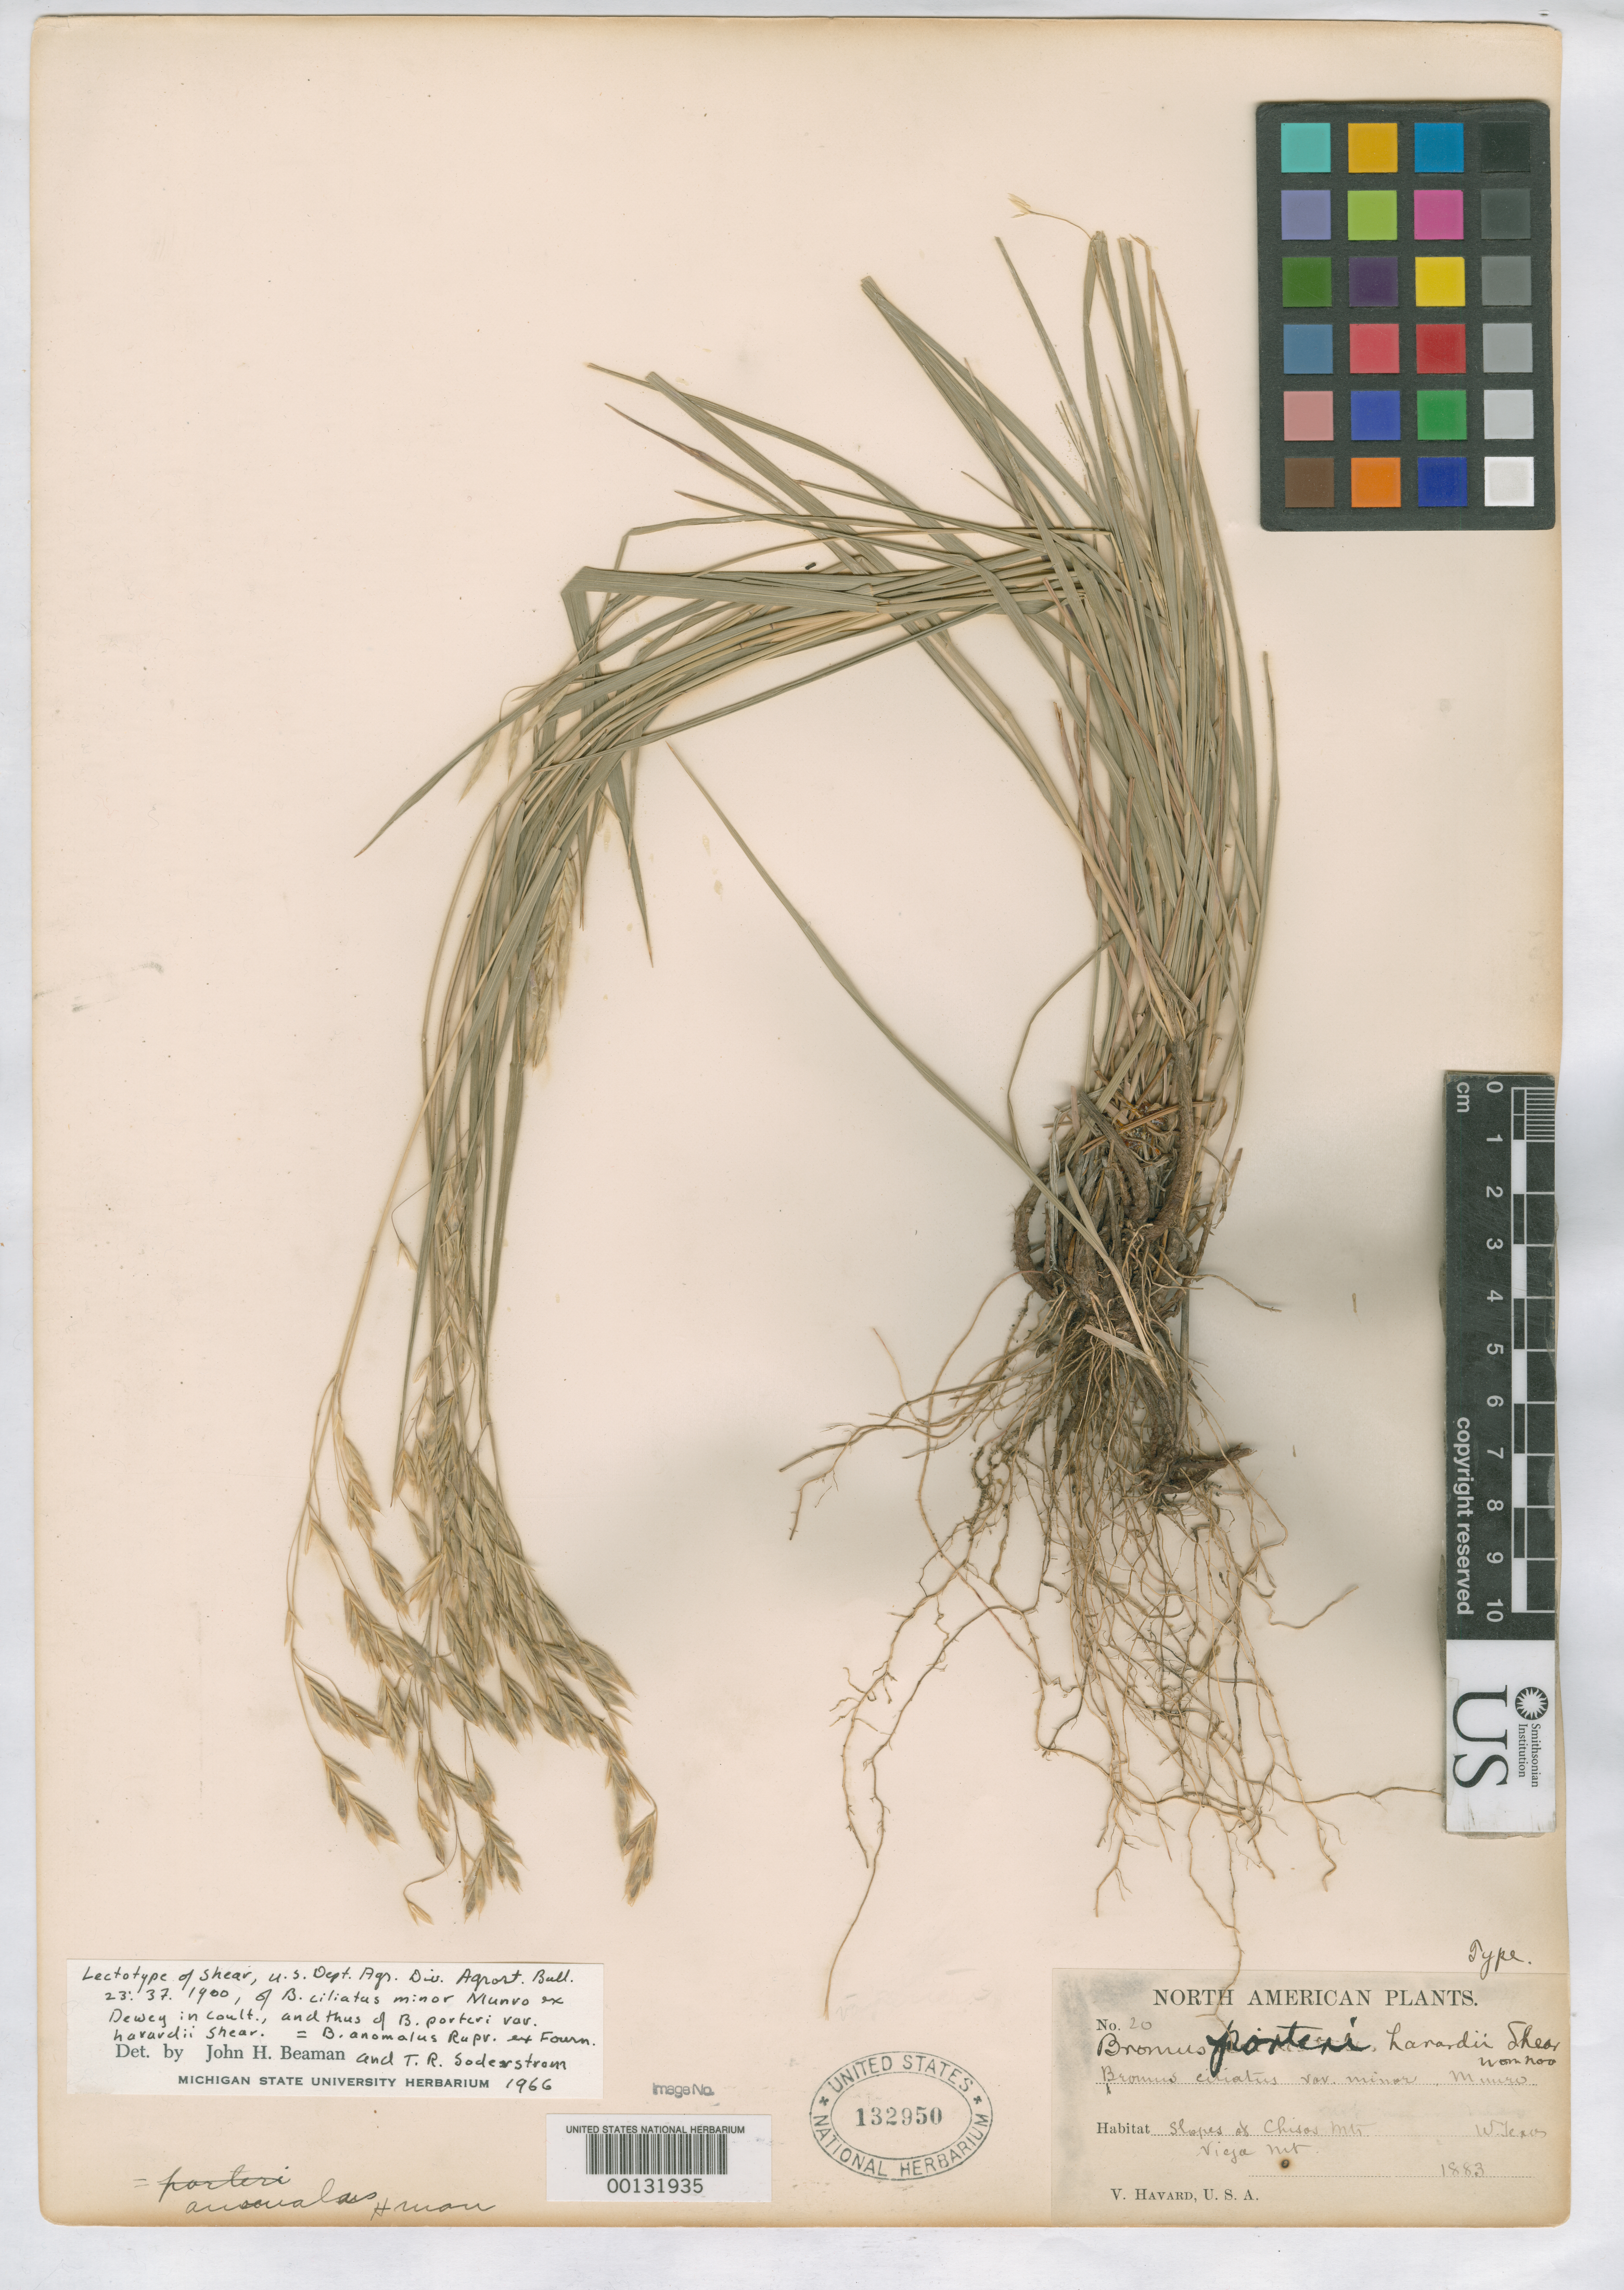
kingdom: Plantae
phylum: Tracheophyta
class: Liliopsida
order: Poales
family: Poaceae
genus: Bromus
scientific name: Bromus ciliatus var. minor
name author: Munro ex L.H. Dewey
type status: Lectotype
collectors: V. Havard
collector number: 20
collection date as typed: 1883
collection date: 1883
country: United States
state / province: Texas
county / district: Brewster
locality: Slopes of Chisos Mtns., Vieja Mtn. west Texas.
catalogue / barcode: US 132950-2